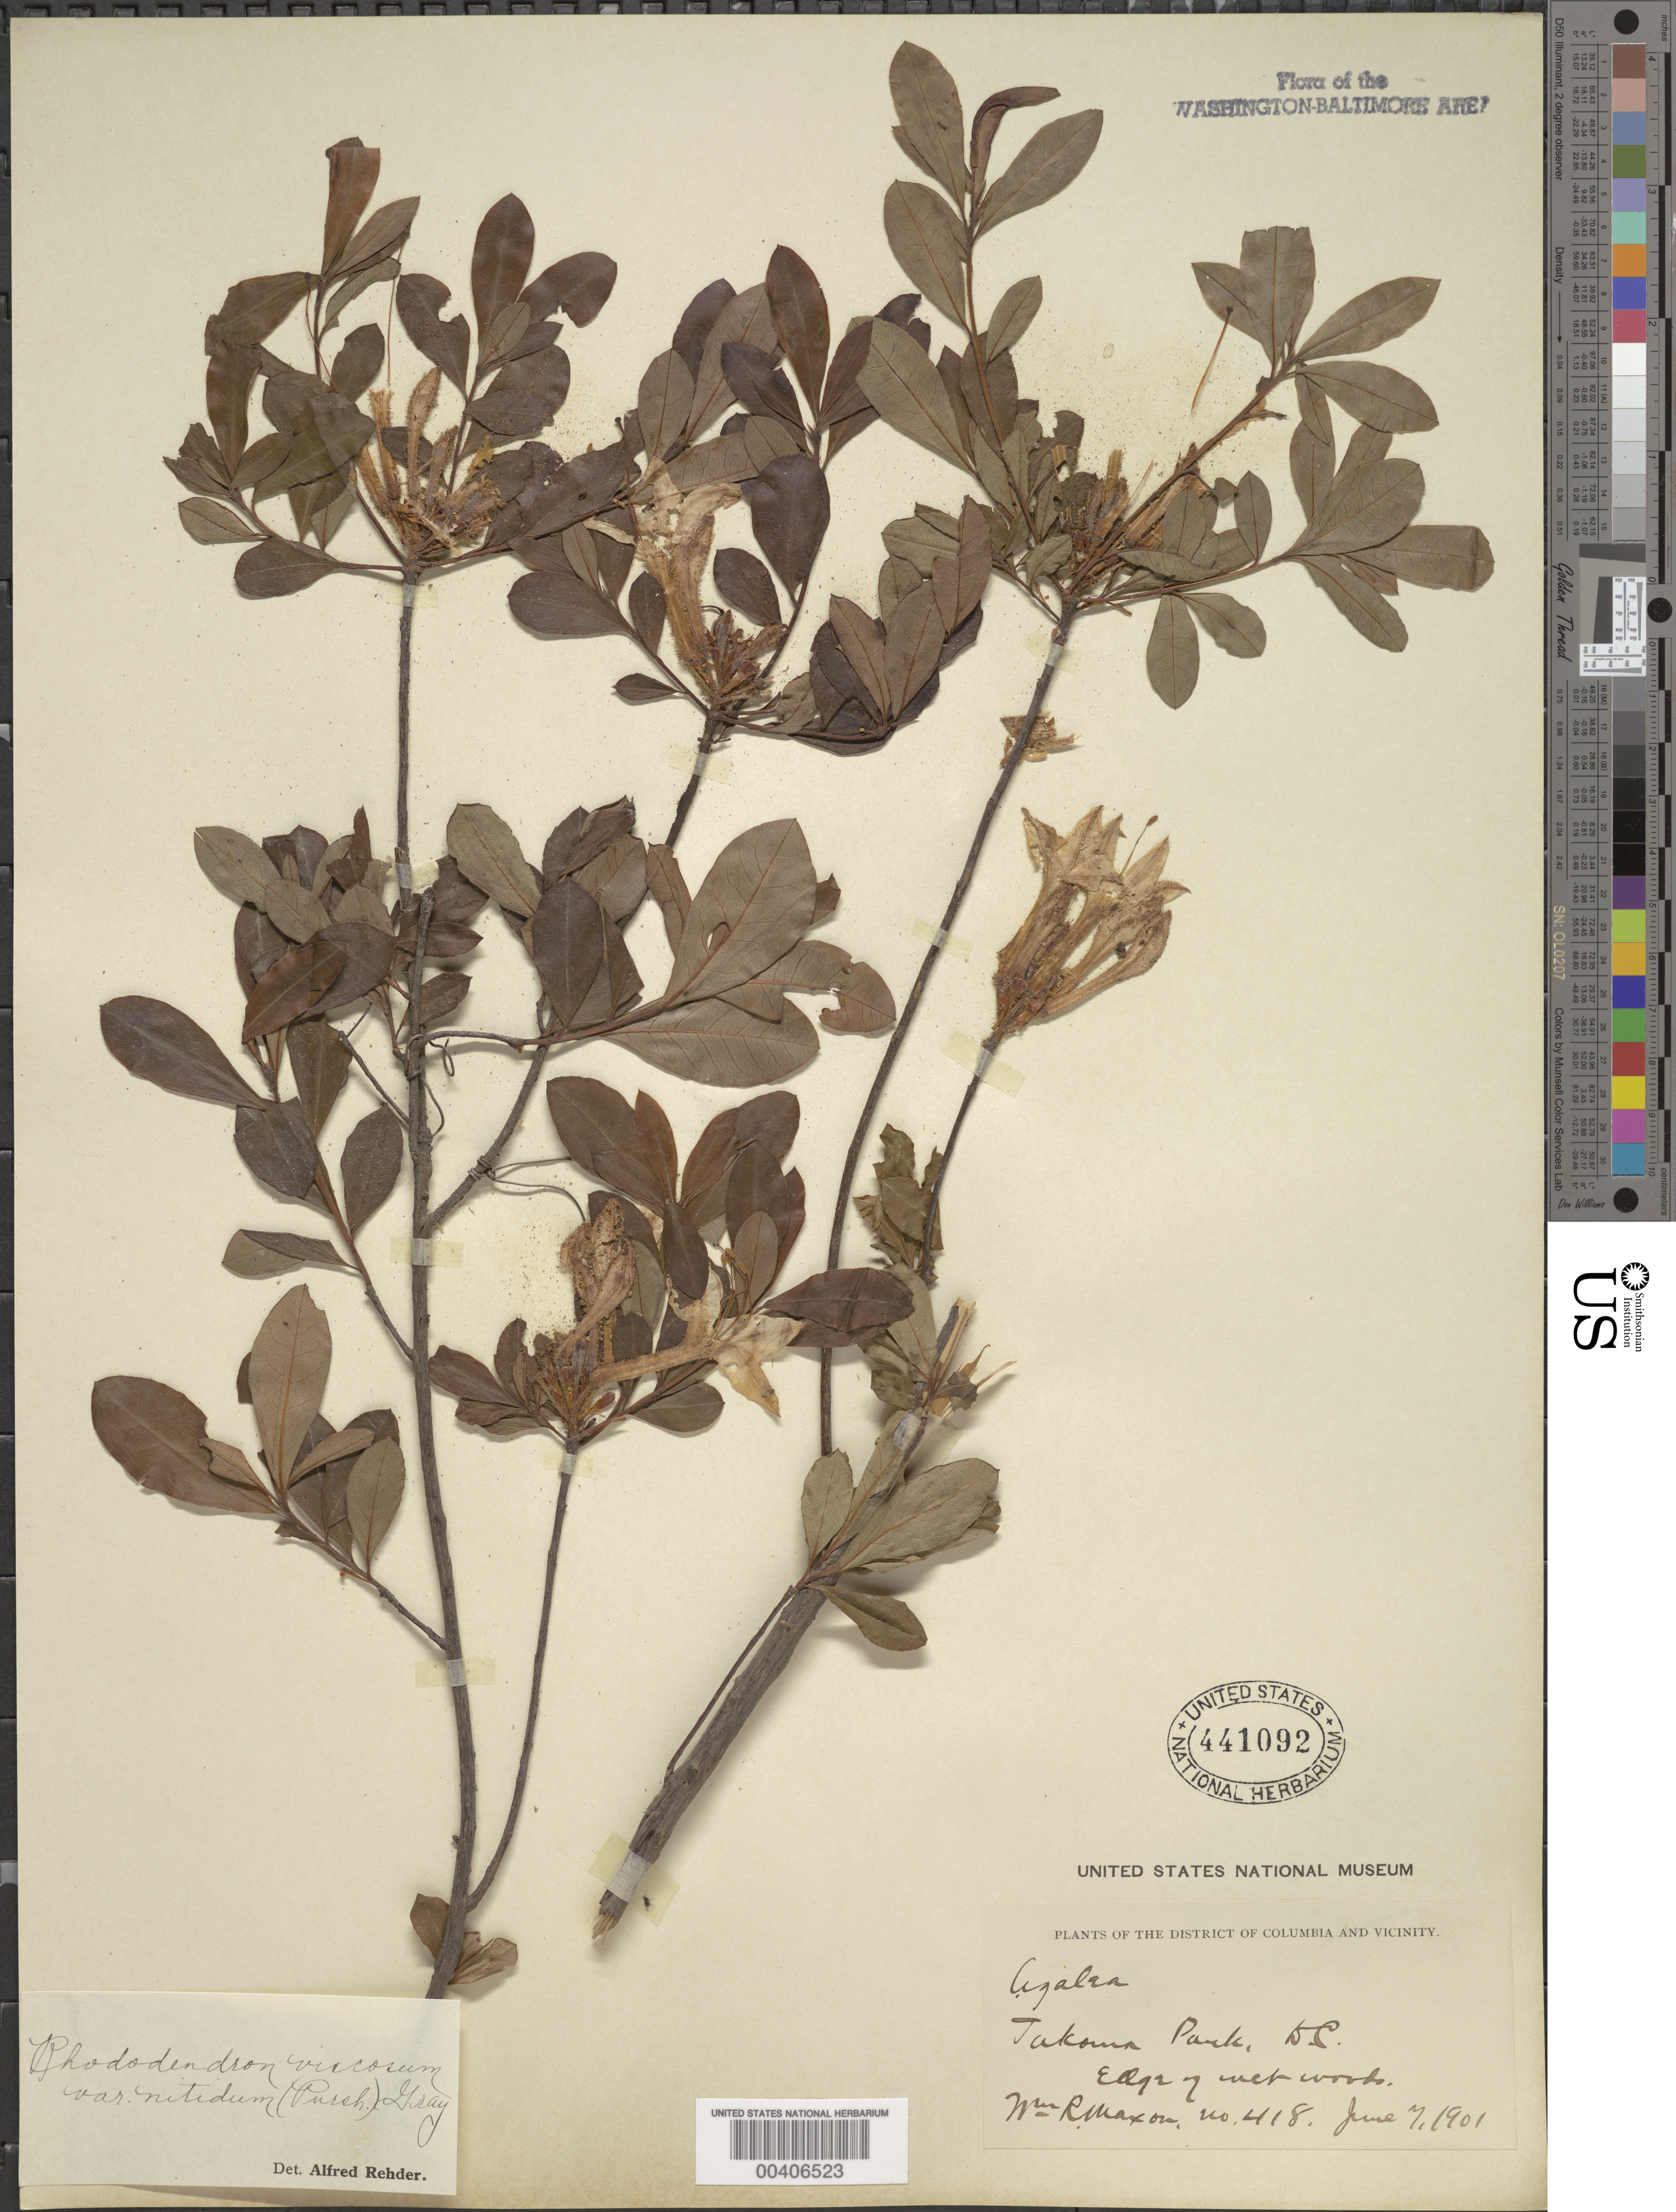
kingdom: Plantae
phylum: Tracheophyta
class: Magnoliopsida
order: Ericales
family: Ericaceae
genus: Rhododendron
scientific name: Rhododendron viscosum var. nitidum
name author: (Pursh) A. Gray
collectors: W. R. Maxon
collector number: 418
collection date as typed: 07 Jun 1901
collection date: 1901-06-07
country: United States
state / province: District of Columbia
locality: Takoma Park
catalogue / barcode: US 441092